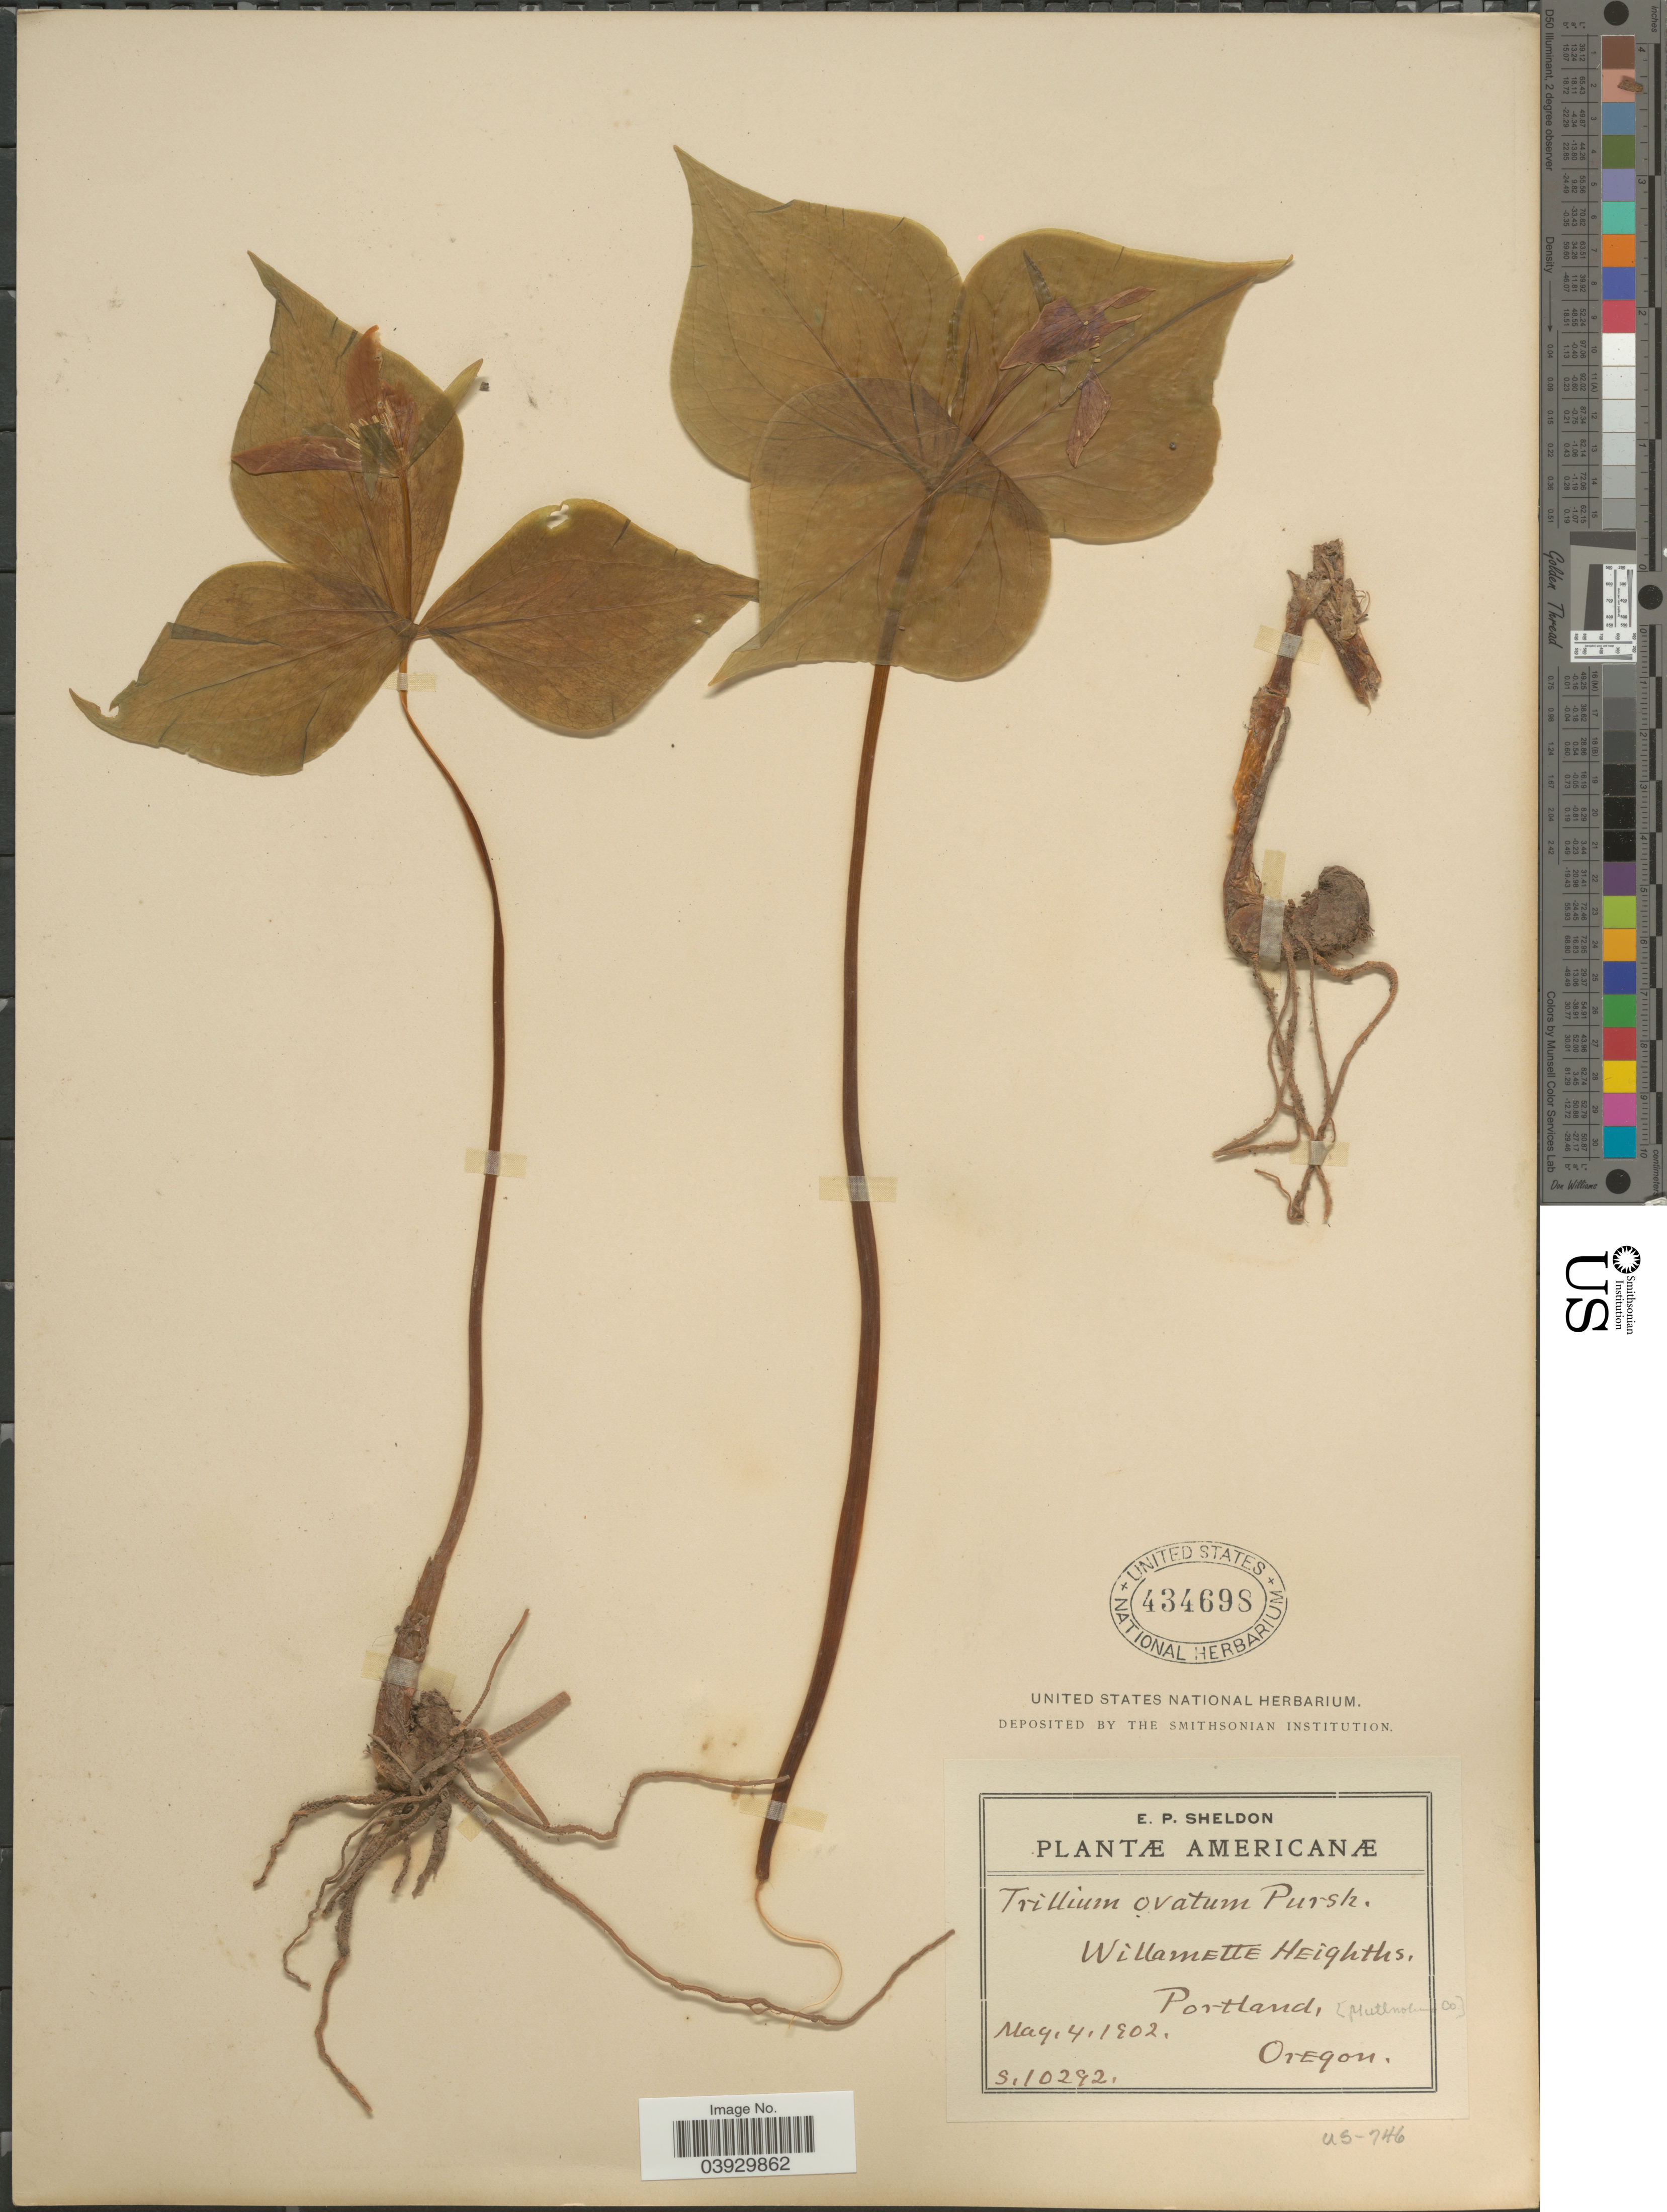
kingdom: Plantae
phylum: Tracheophyta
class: Liliopsida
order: Liliales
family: Melanthiaceae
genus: Trillium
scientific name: Trillium ovatum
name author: Pursh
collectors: E. P. Sheldon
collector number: S10292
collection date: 1902-05-04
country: United States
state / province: Oregon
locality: Willamette Heighths. Portland, Multnohma Co.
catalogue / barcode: US 434698